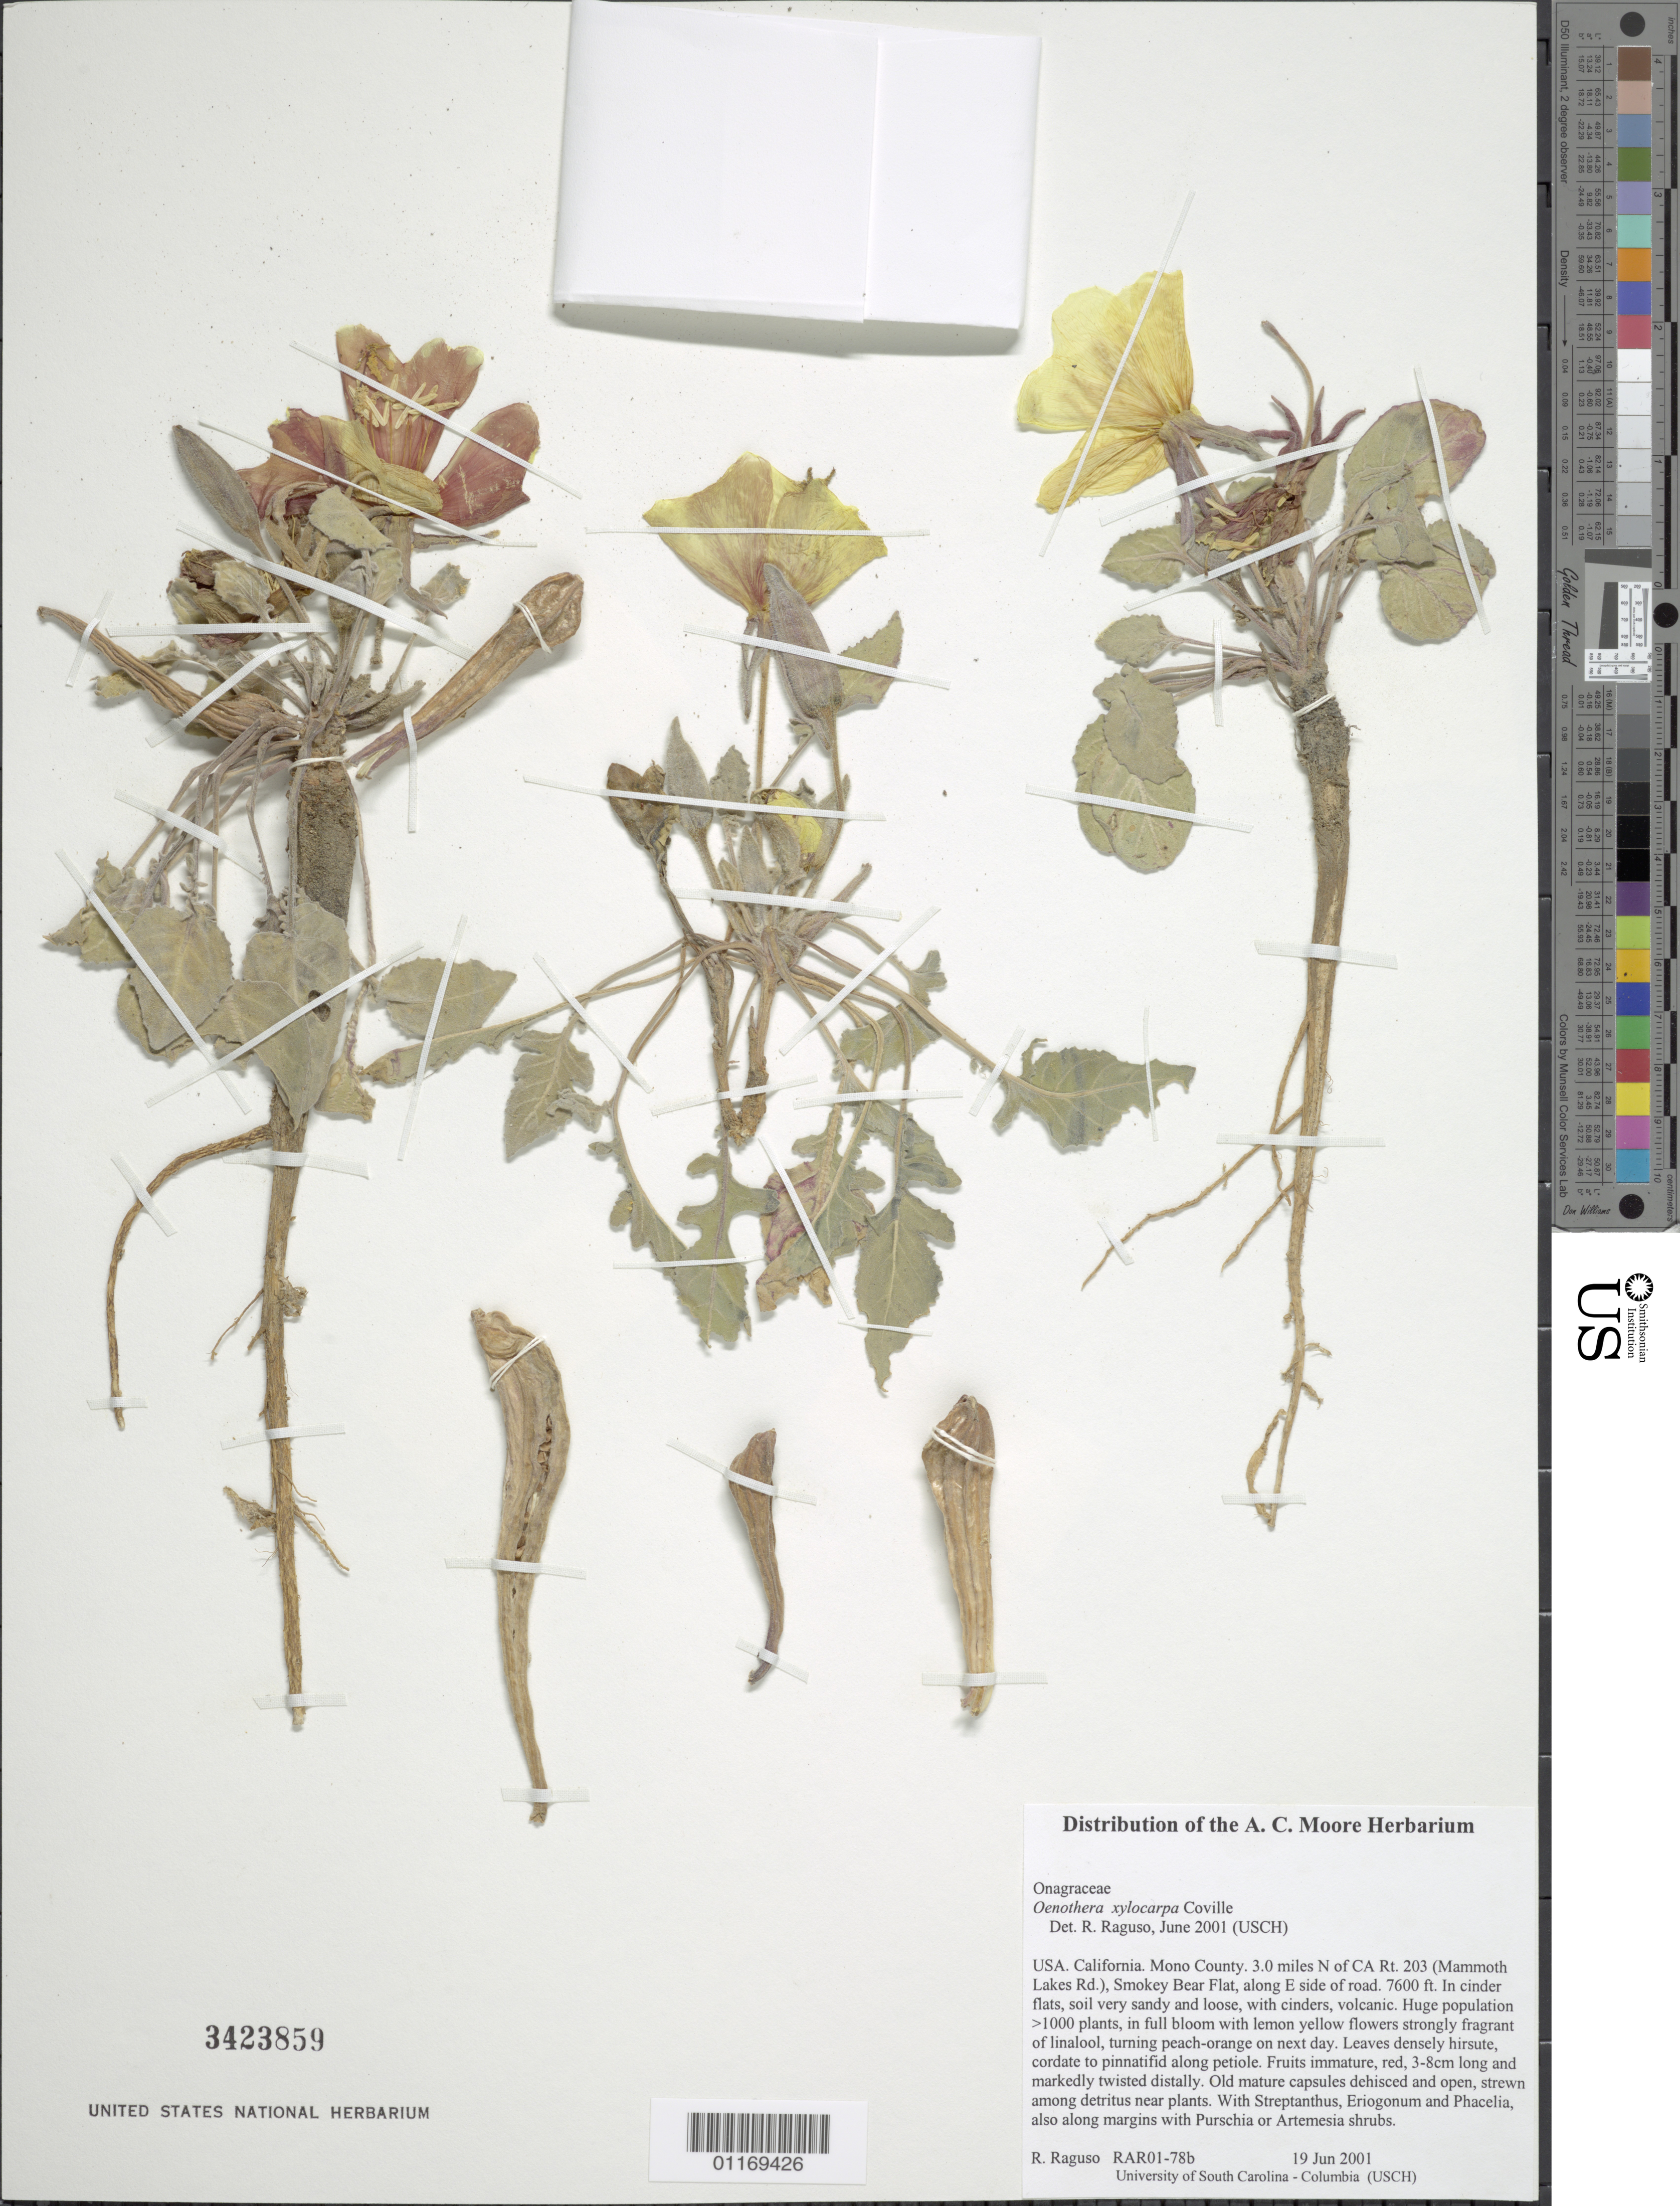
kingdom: Plantae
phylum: Tracheophyta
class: Magnoliopsida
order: Myrtales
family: Onagraceae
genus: Oenothera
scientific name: Oenothera xylocarpa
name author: Coville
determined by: Raguso, Robert A.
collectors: R. Raguso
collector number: RAR01-78b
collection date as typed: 19 Jun 2001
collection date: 2001-06-19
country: United States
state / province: California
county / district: Mono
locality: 3.0 miles N of CA Rt. 203 (Mammoth Lakes Rd.), Smokey Bear Flat, along E side of road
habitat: In cinder flats, soil very sandy and loose, with cinders, volcanic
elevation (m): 2316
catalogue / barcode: US 3423859